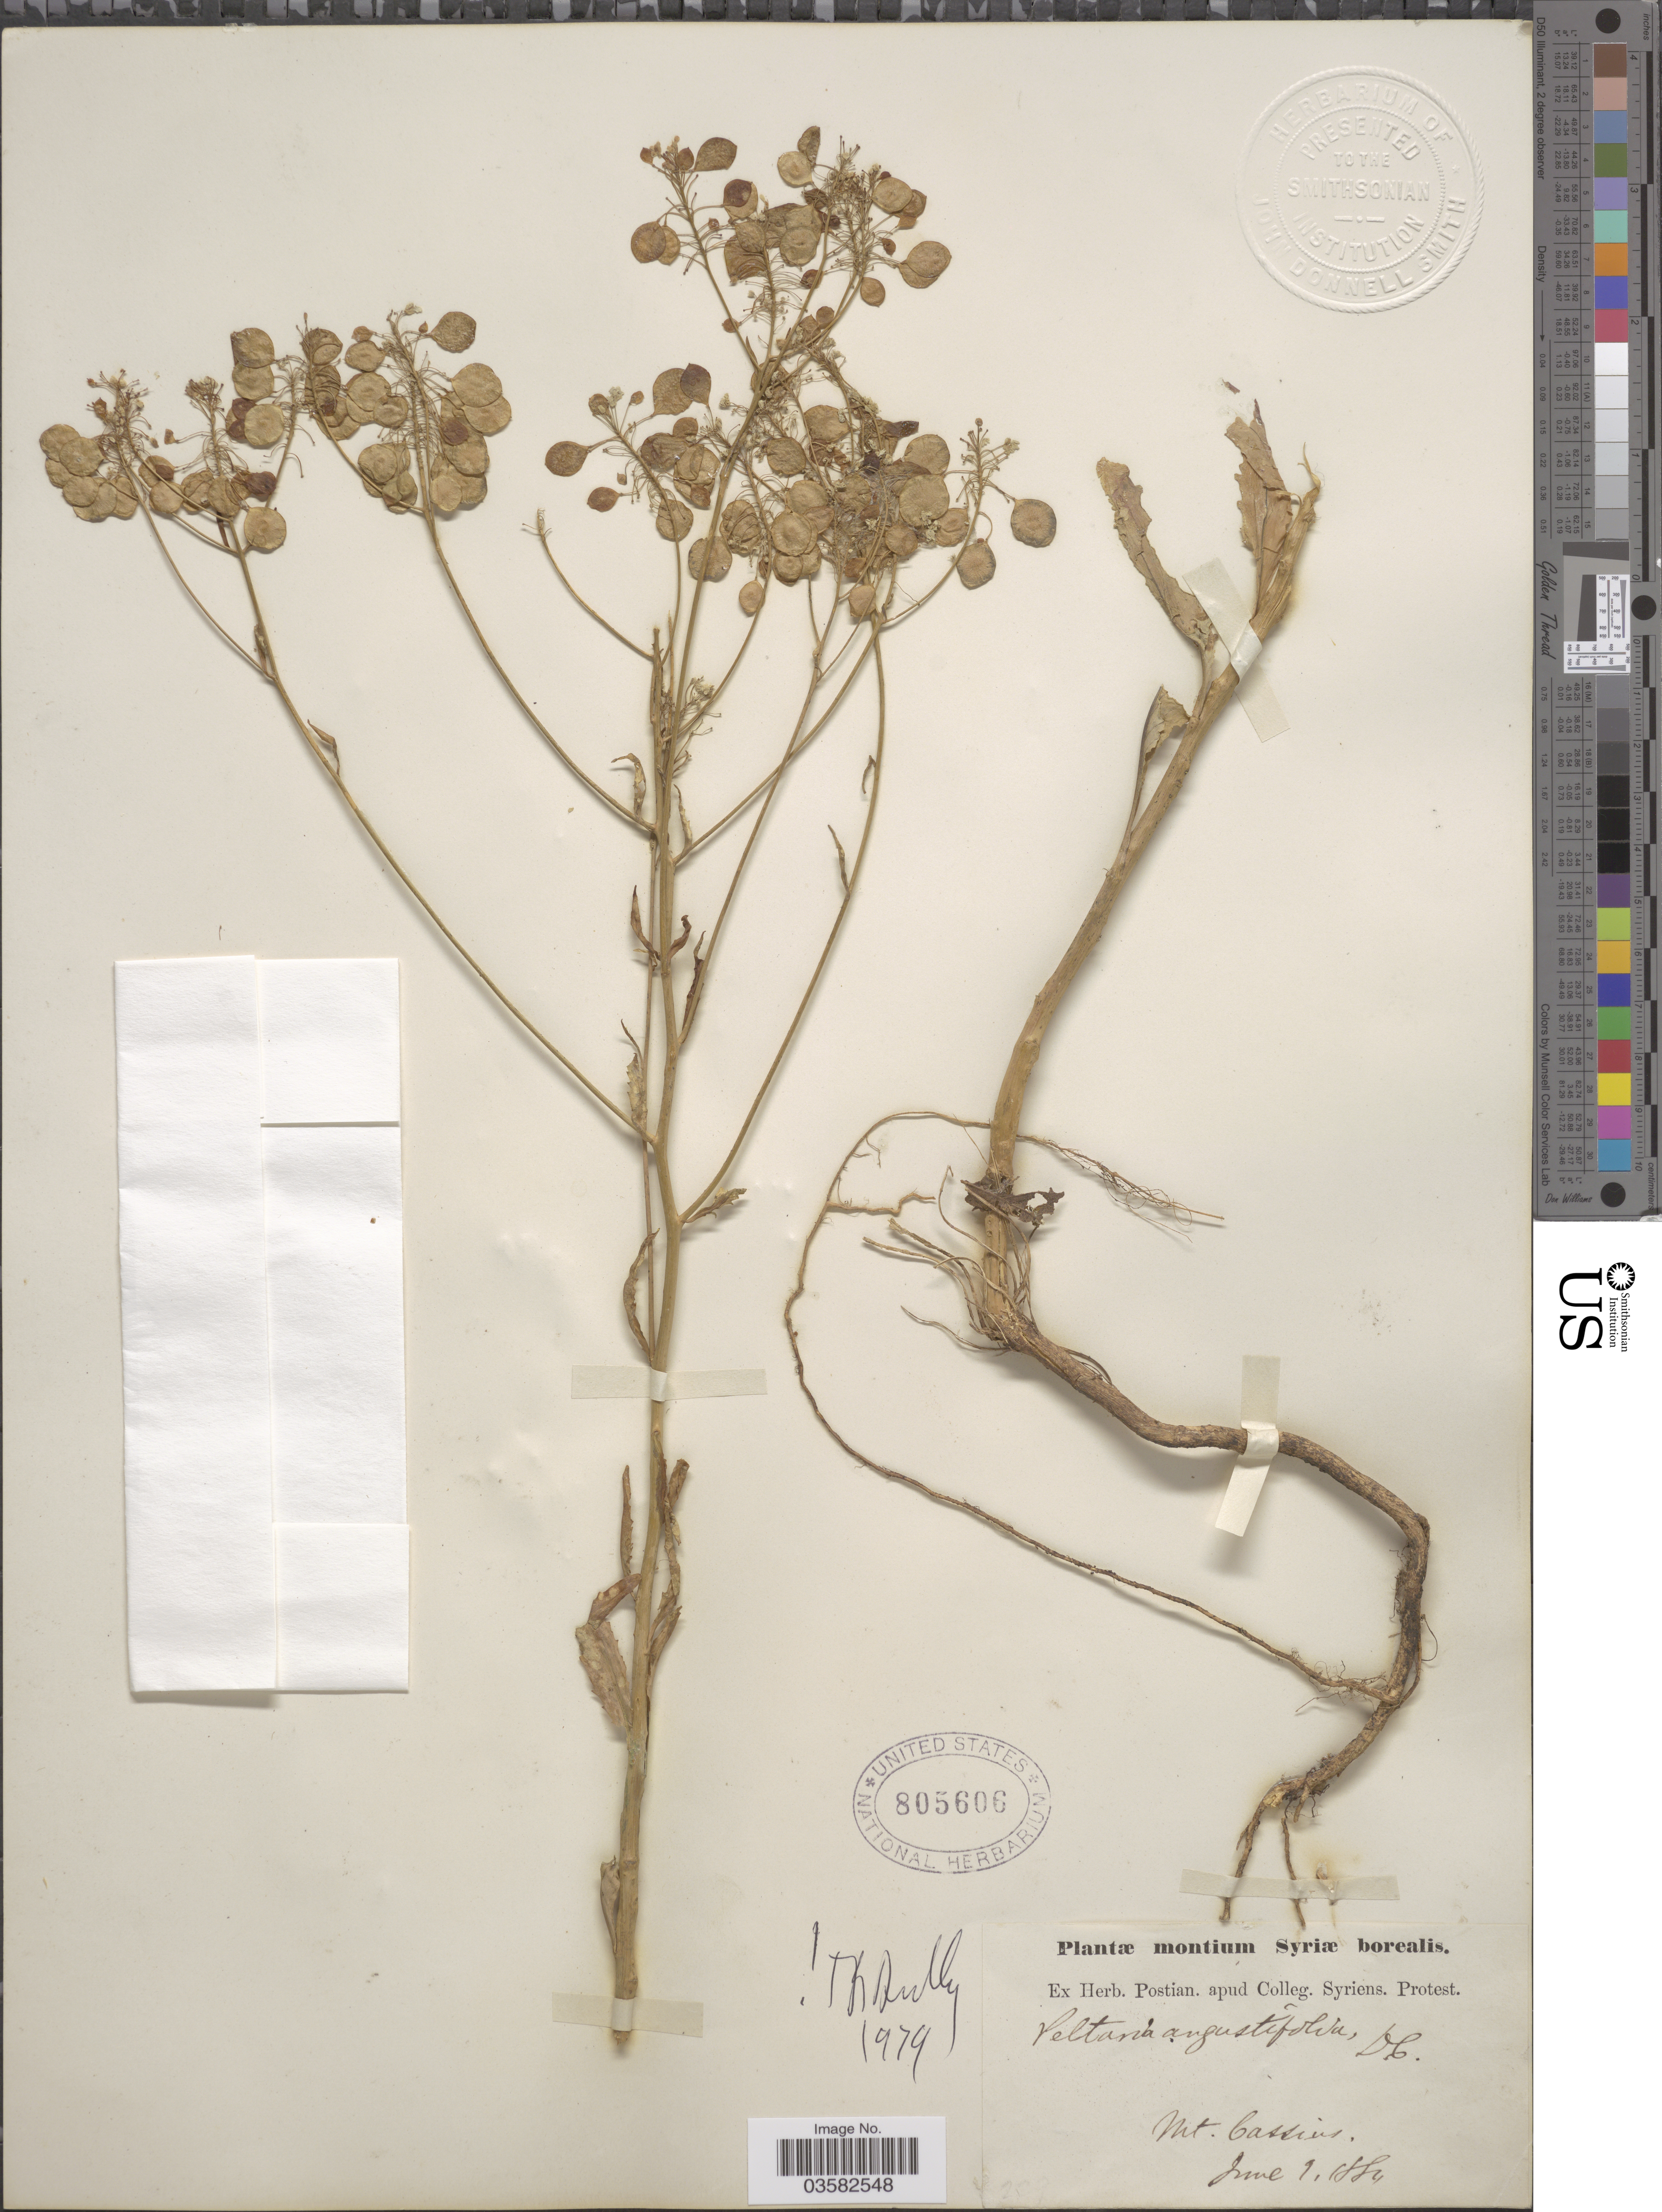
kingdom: Plantae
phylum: Tracheophyta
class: Magnoliopsida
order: Brassicales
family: Brassicaceae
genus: Peltaria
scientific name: Peltaria angustifolia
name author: DC.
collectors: ex herb. Postian. apud Colleg. Syriens. Protest. USE "Fannie P. A. Shepard" (10308853) AS PRIMARY COLLECTOR INSTEAD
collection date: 1884-06-01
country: Syria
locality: Montium Syriæ borealis. Mt. Cassius.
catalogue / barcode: US 805606